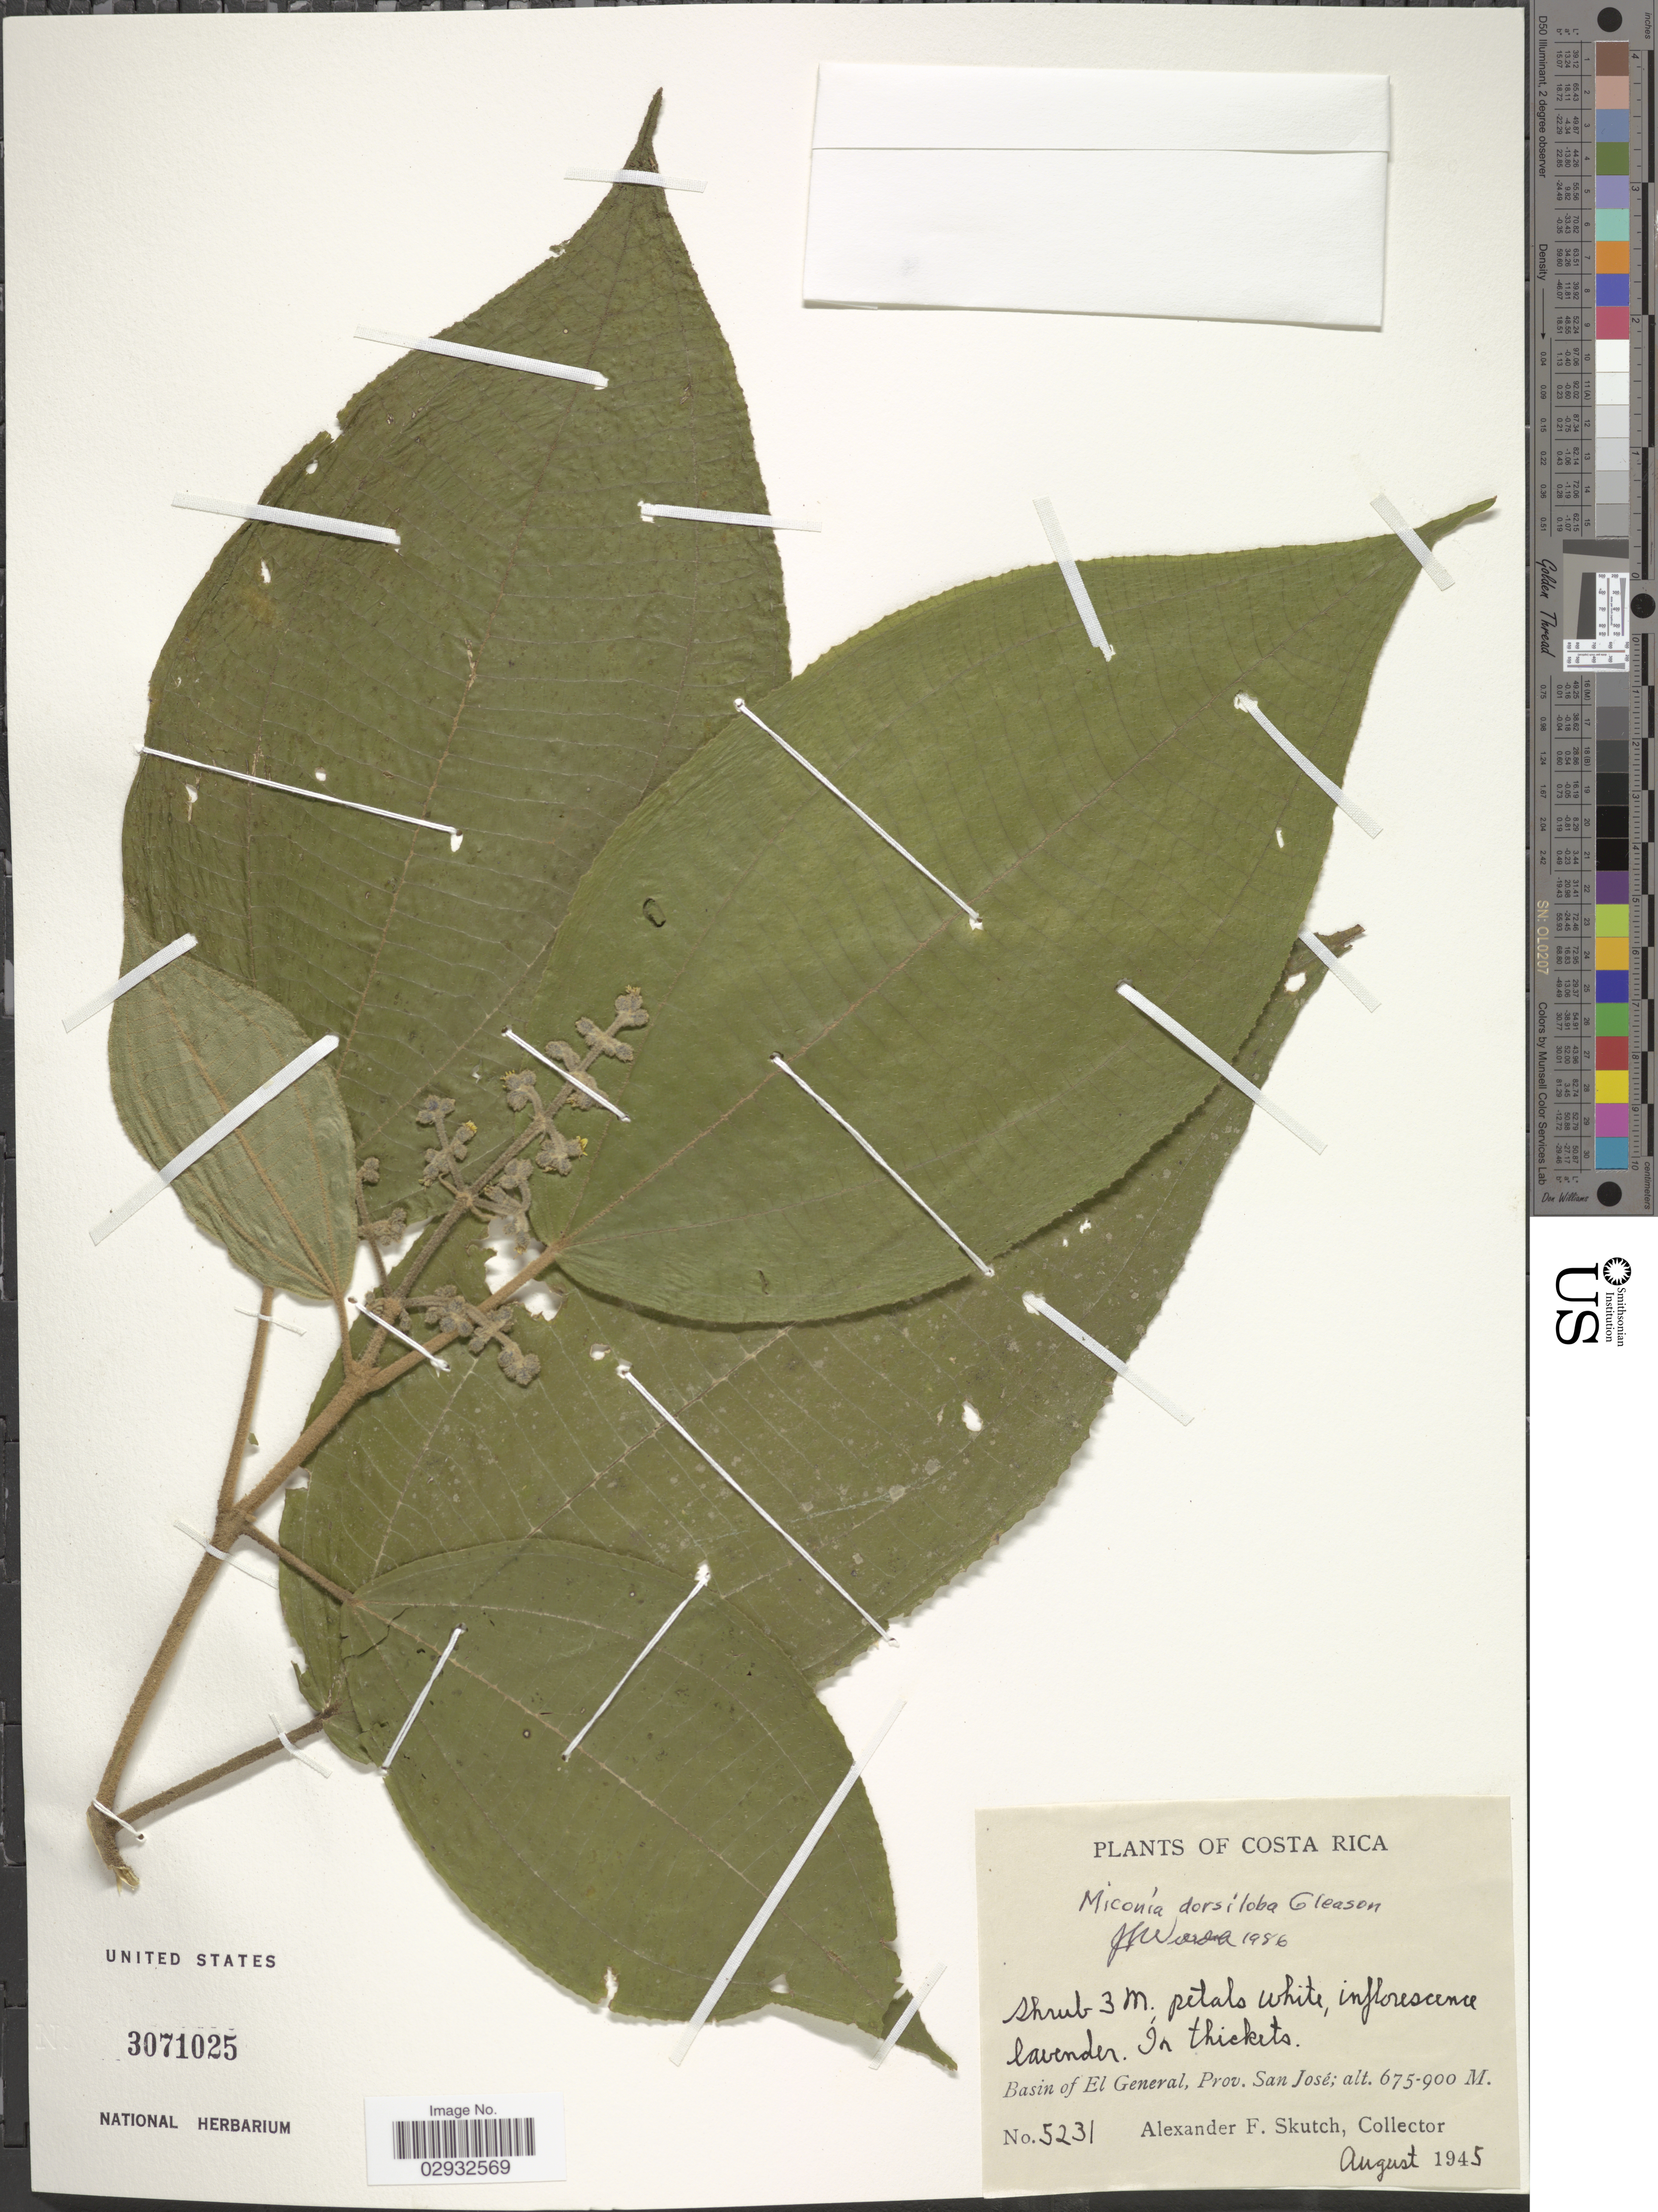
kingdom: Plantae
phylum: Tracheophyta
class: Magnoliopsida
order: Myrtales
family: Melastomataceae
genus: Miconia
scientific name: Miconia dorsiloba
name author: Gleason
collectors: A. F. Skutch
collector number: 5231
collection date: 1945-08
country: Costa Rica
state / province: San José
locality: Basin of El General.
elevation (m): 675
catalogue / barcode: US 3071025